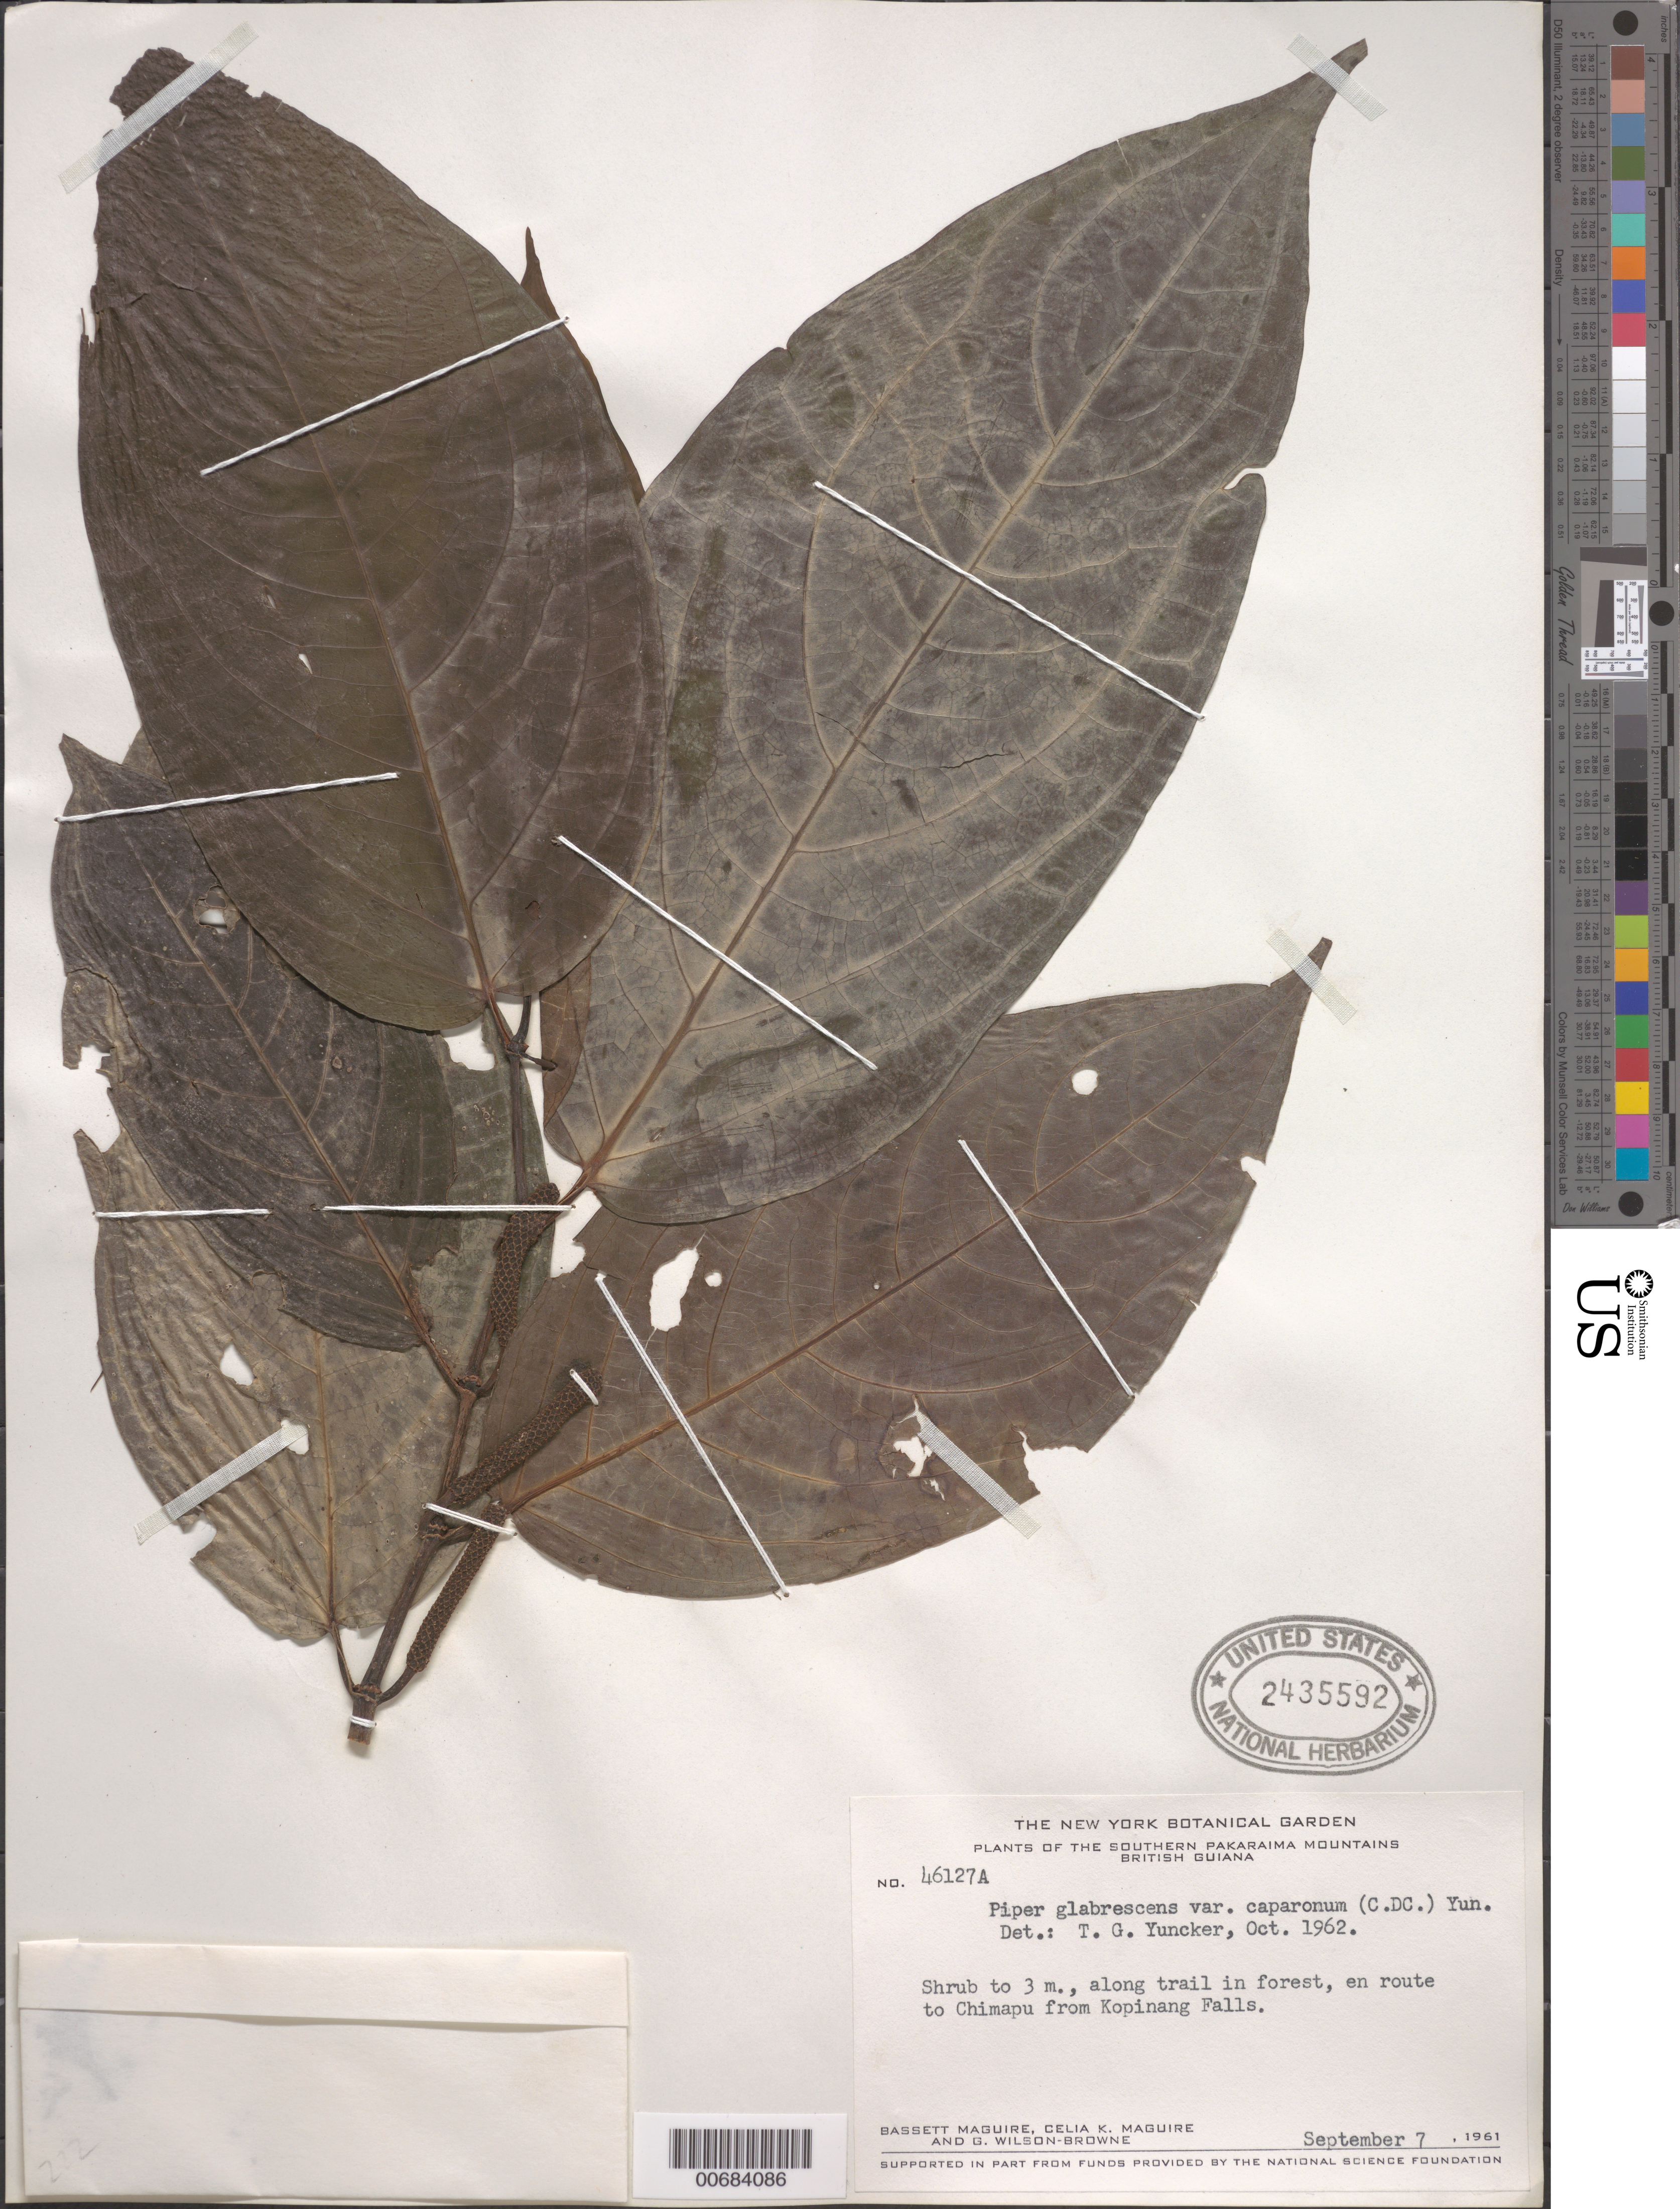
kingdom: Plantae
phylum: Tracheophyta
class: Magnoliopsida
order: Piperales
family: Piperaceae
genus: Piper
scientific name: Piper glabrescens var. caparonum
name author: (C. DC.) Yunck.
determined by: Yuncker, T. G.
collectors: B. Maguire, C. K. Maguire & G. Wilson-Browne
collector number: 46127 A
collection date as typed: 7-Sep-61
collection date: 1961-09-07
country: Guyana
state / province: Potaro-Siparuni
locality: Kopinang Falls, S Pakaraima Mts., en route to Chimapu from Kopinang Falls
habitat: Along trail in forest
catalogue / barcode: US 2435592